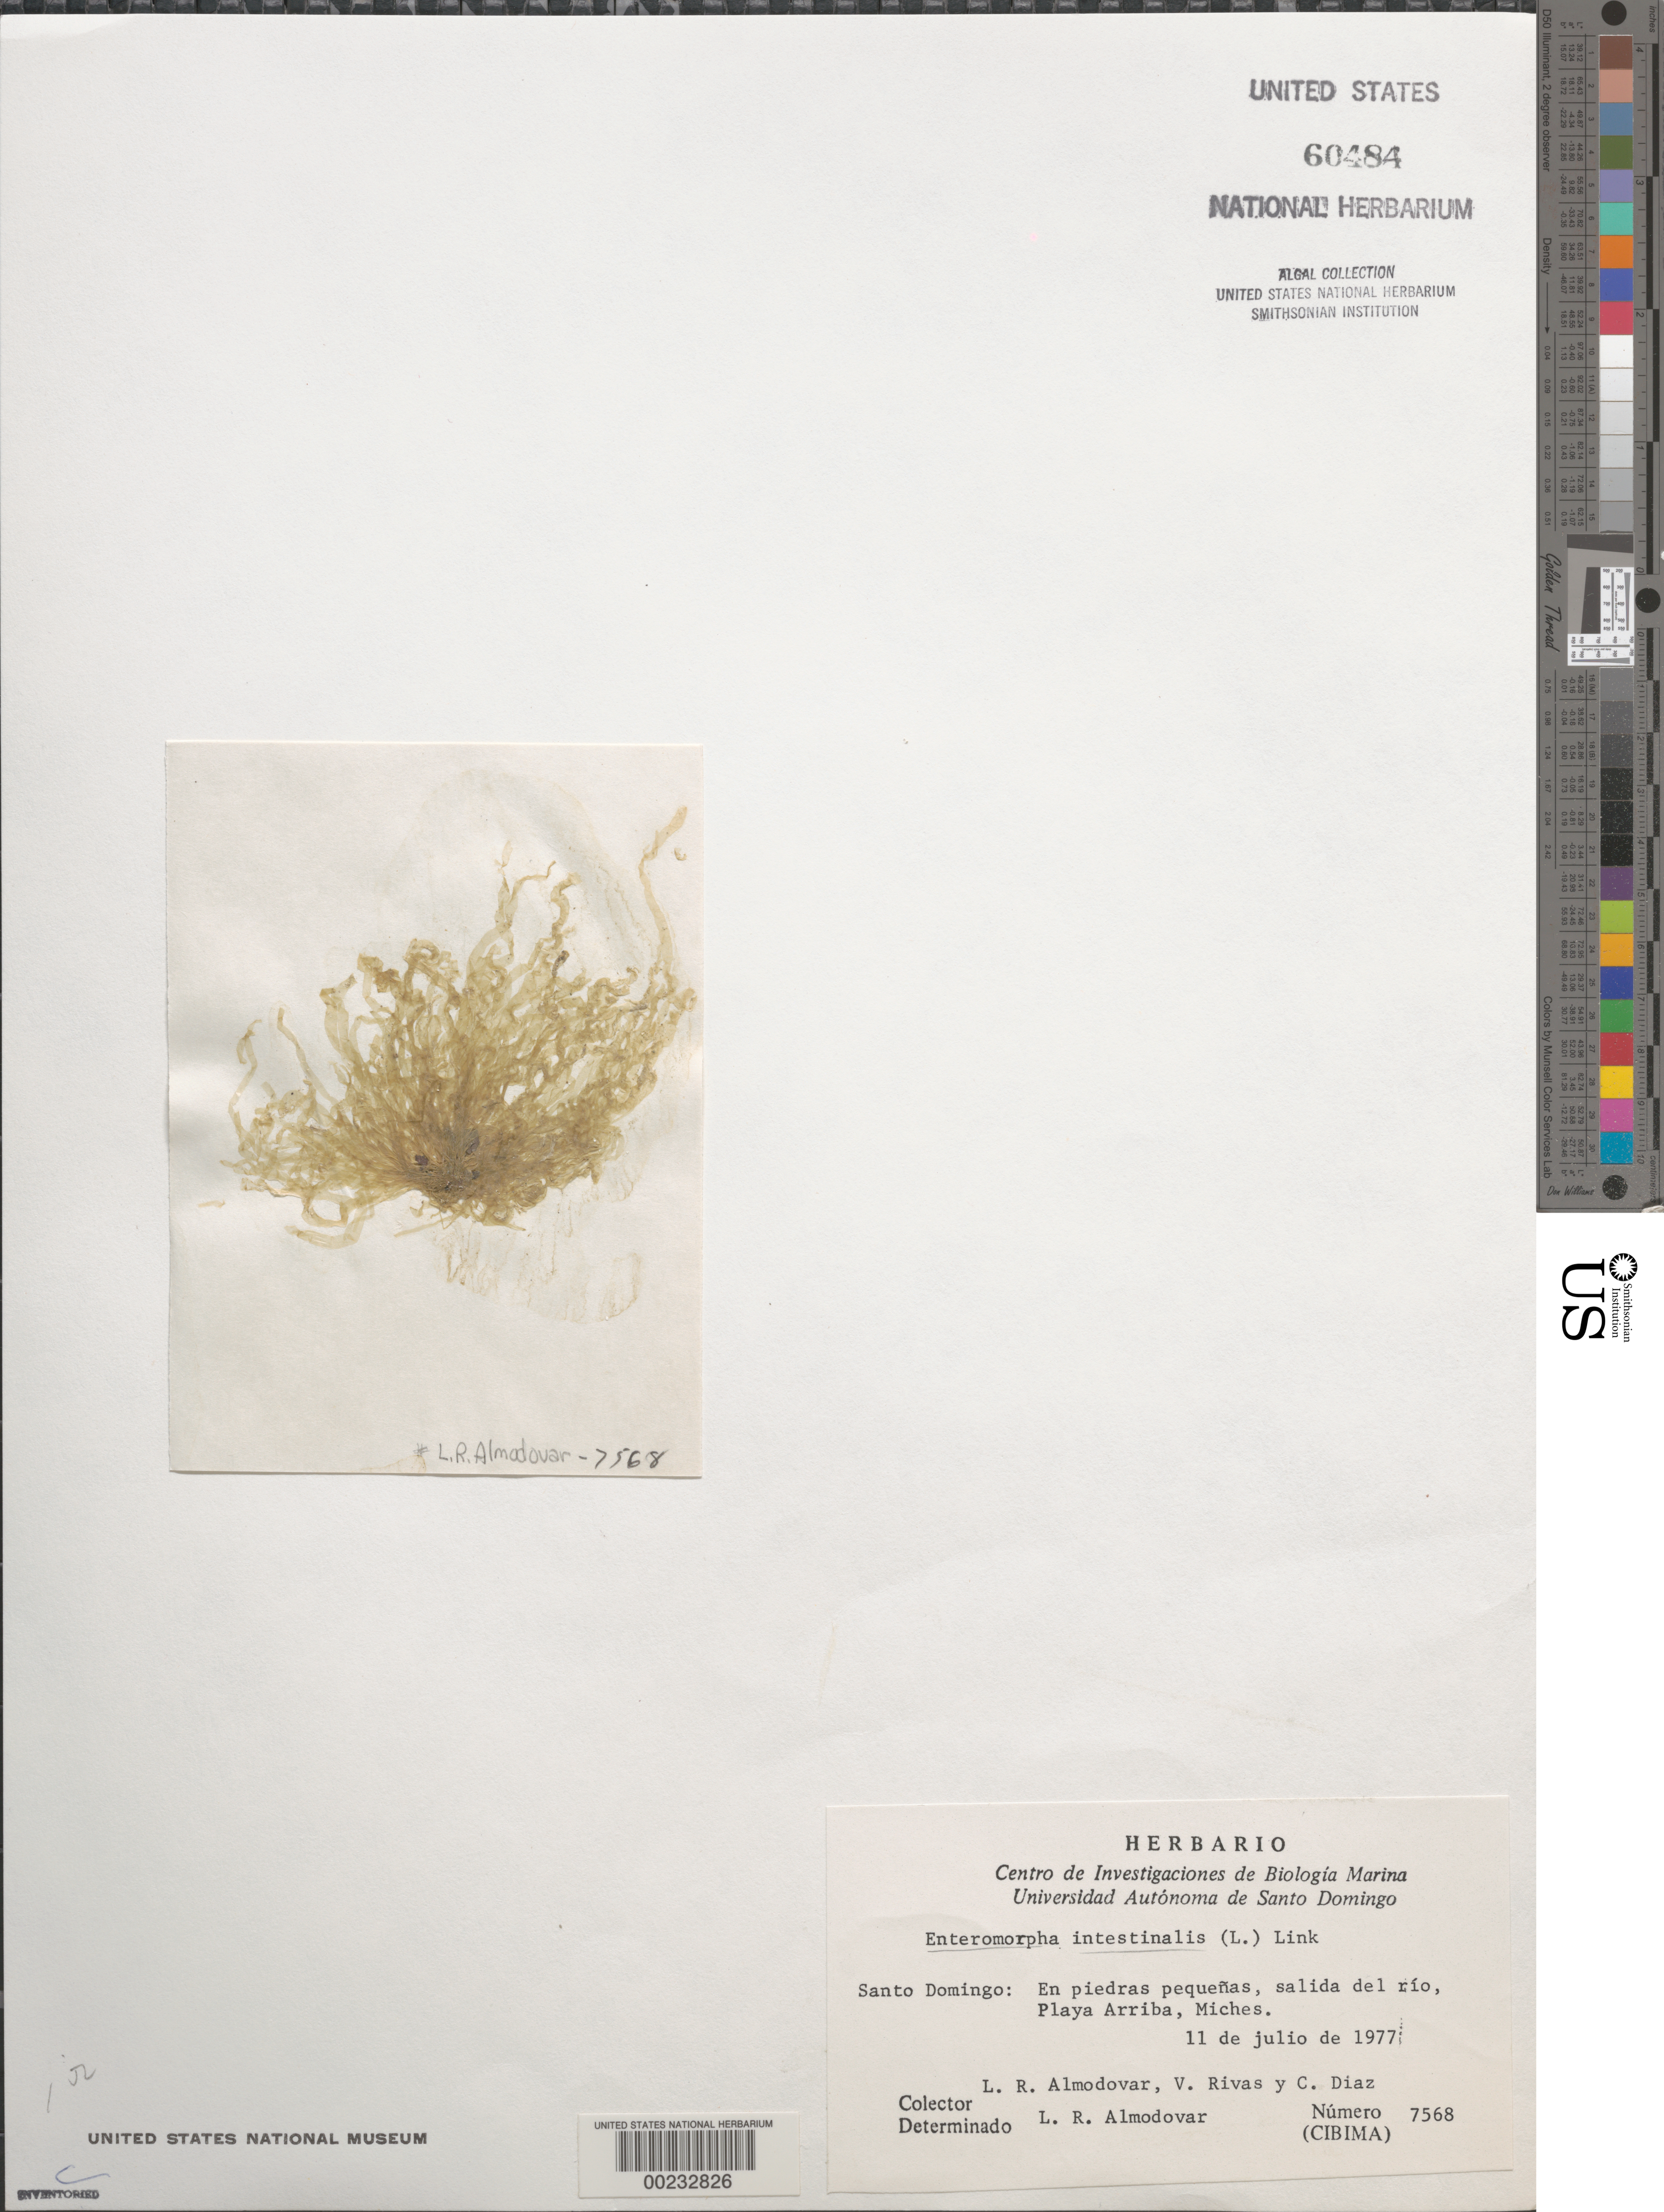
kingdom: Plantae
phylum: Chlorophyta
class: Ulvophyceae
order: Ulvales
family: Ulvaceae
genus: Ulva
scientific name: Ulva intestinalis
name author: L.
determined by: Algae name updating Project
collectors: L. Almodovar, V. Rivas & C. Díaz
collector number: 7568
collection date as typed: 11 Jul 1977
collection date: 1977-07-11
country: Dominican Republic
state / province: El Seibo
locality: Playa arriba, miches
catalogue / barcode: US 60484